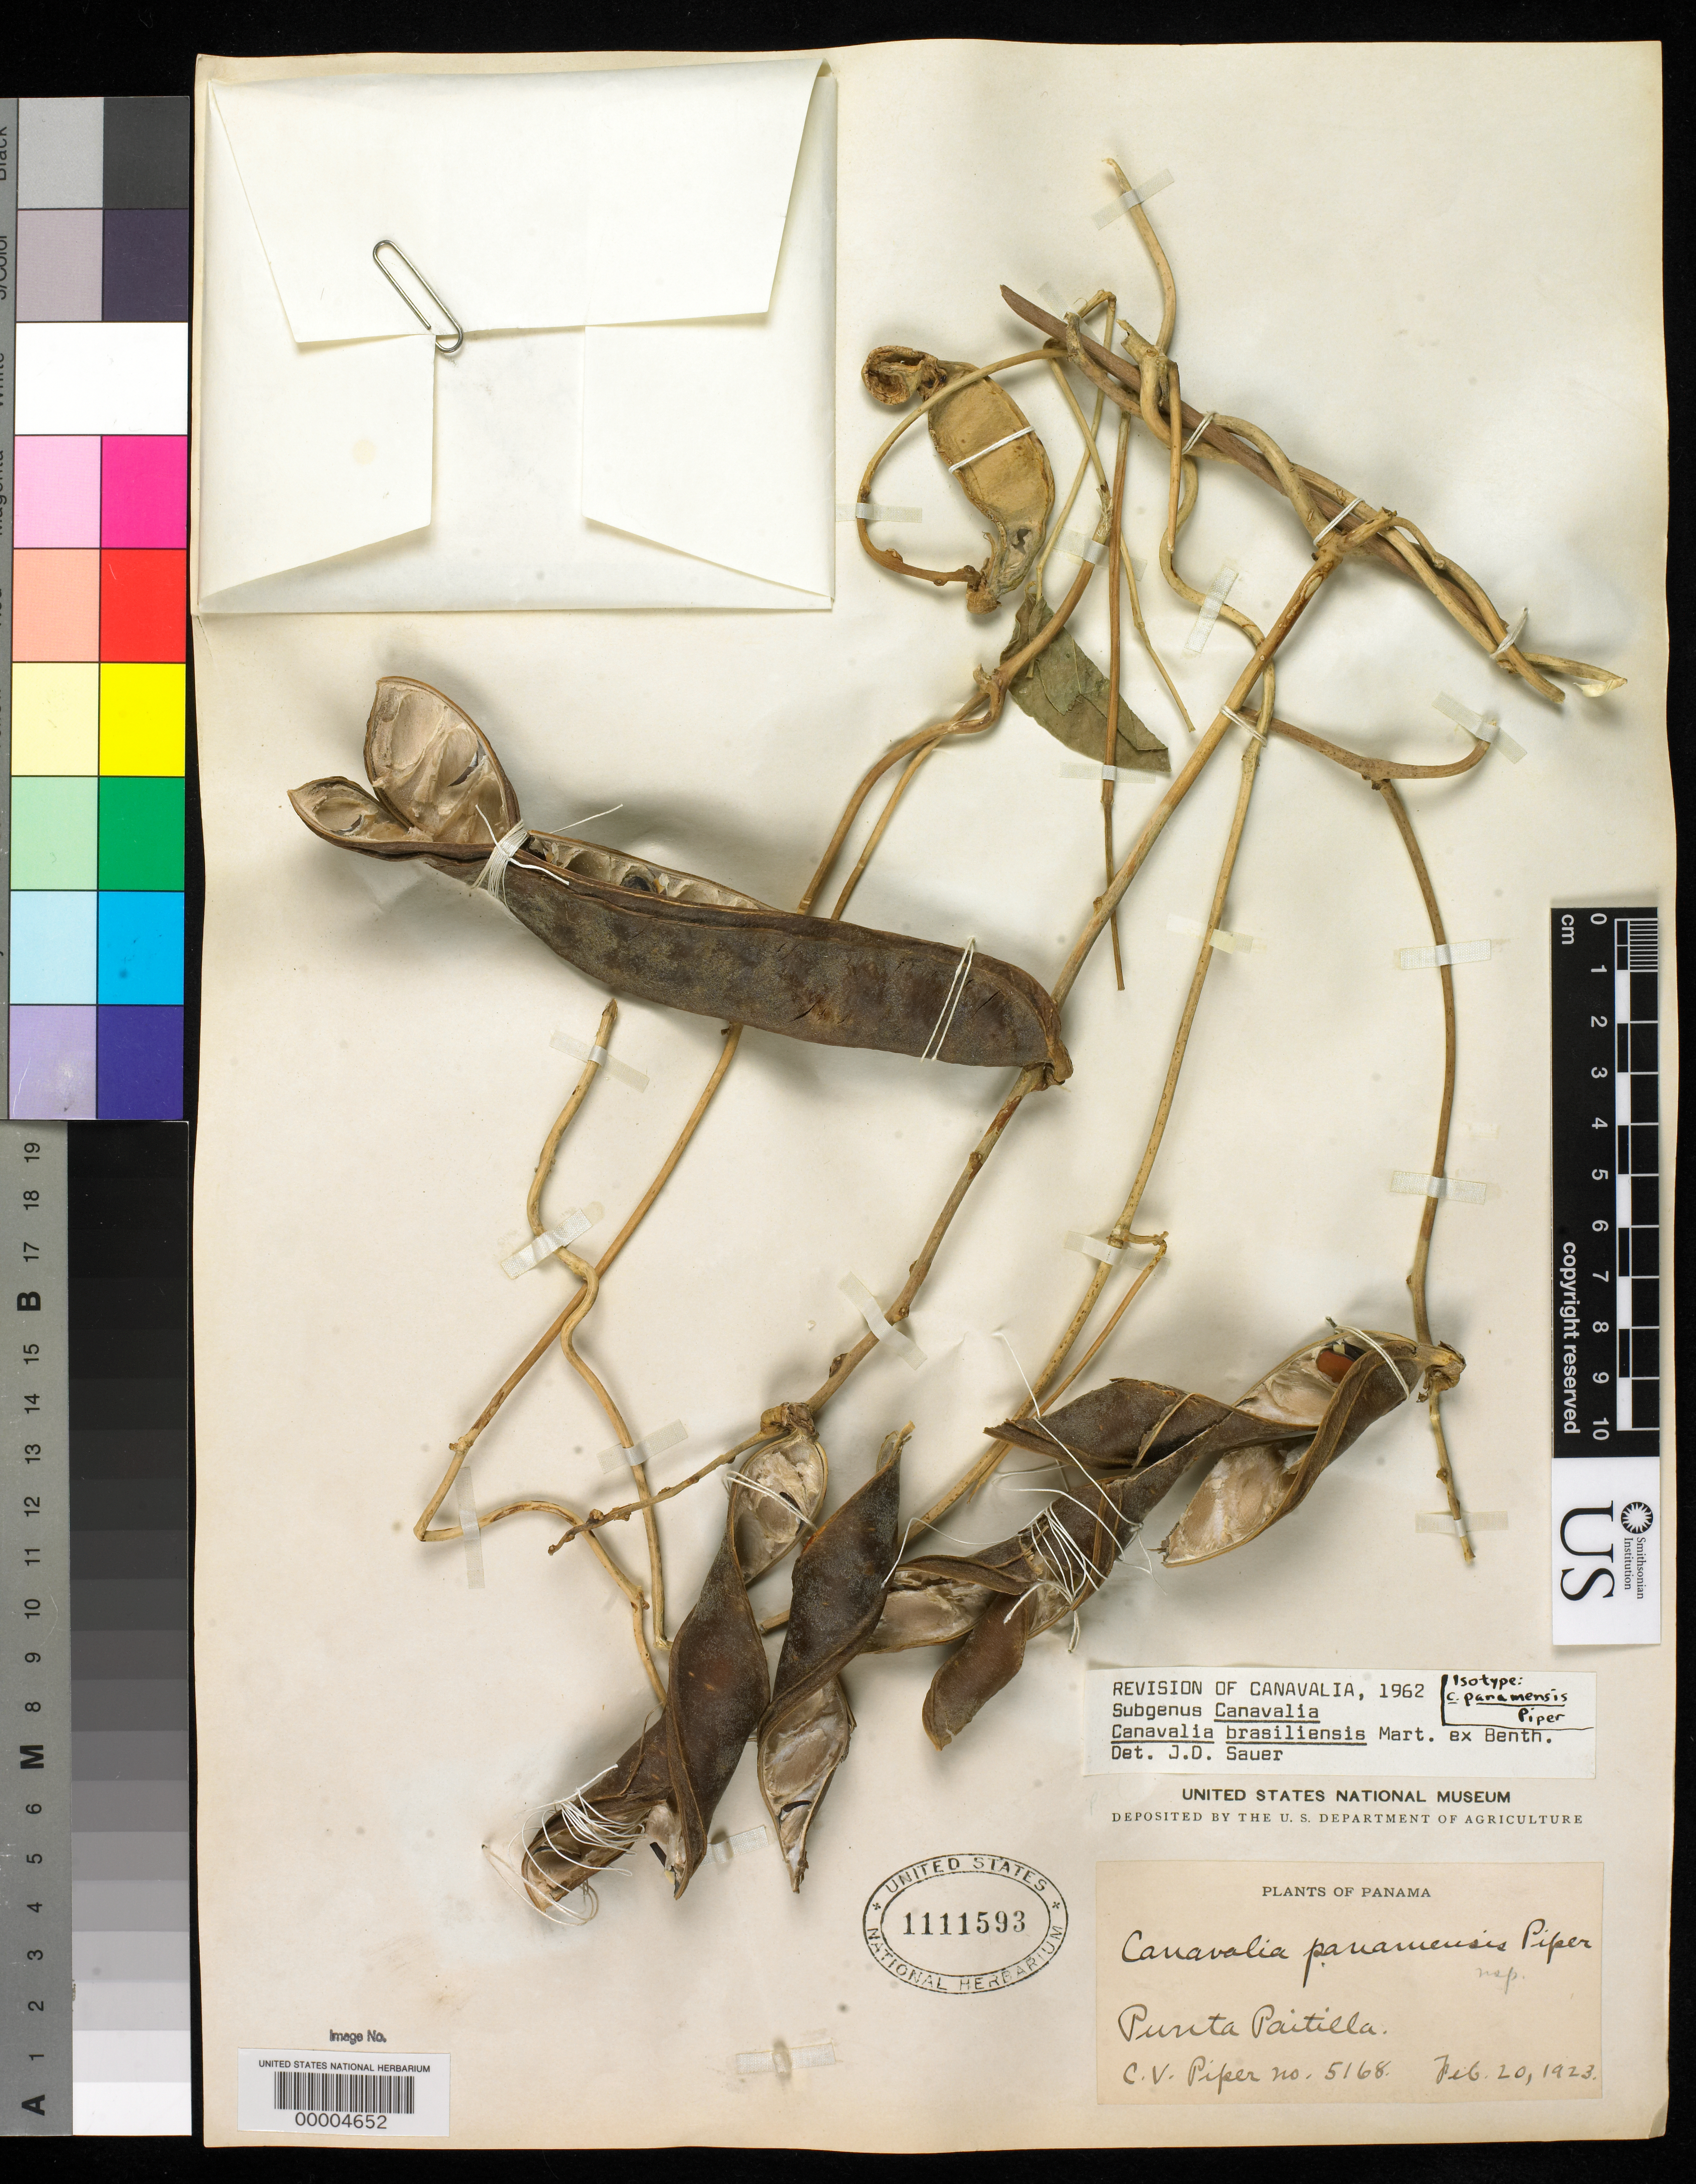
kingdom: Plantae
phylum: Tracheophyta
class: Magnoliopsida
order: Fabales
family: Fabaceae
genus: Canavalia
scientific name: Canavalia panamensis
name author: Piper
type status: Isotype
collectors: C. V. Piper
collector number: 5168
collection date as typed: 24 Feb 1923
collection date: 1923-02-24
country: Panama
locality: Punta Paitilla near Panama City.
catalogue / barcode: US 1111593